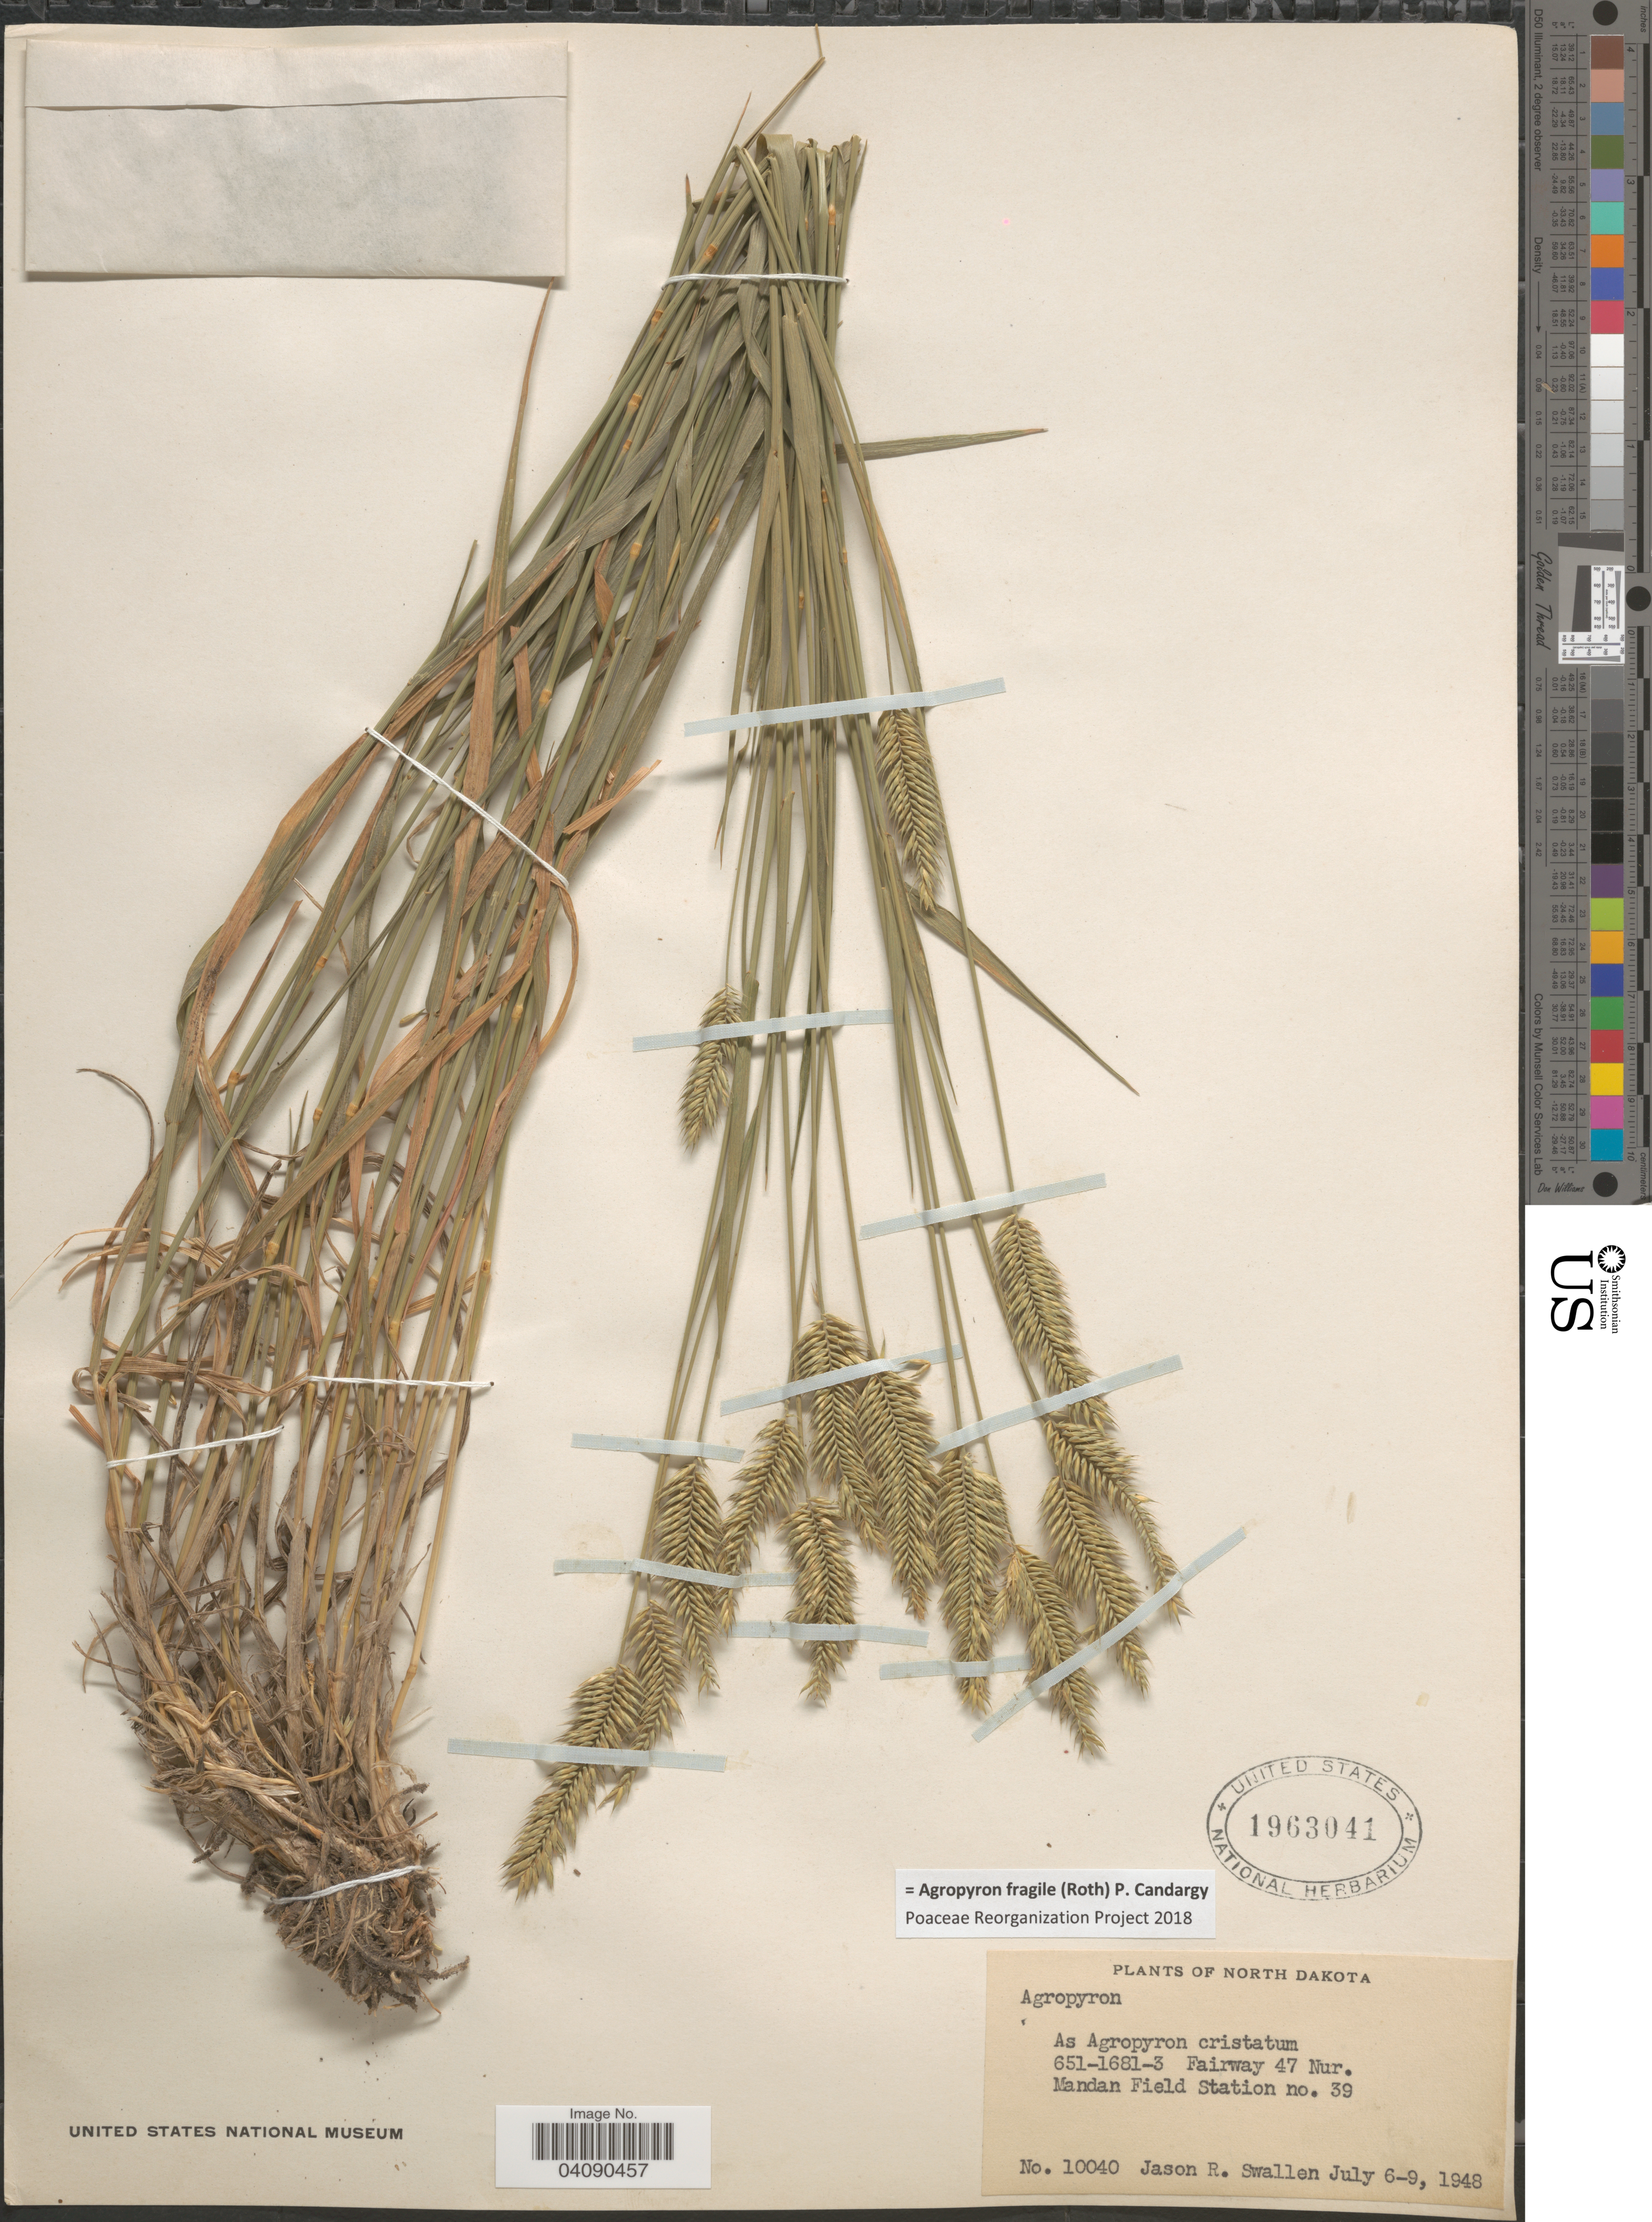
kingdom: Plantae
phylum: Tracheophyta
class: Liliopsida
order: Poales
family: Poaceae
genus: Agropyron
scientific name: Agropyron fragile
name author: (Roth) Candargy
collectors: J. R. Swallen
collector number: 10040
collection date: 1948-07-06/1948-07-09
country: United States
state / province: North Dakota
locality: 651-1681-3 Fairway 47 Nur. Mandan Field Station no. 39.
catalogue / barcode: US 1963041